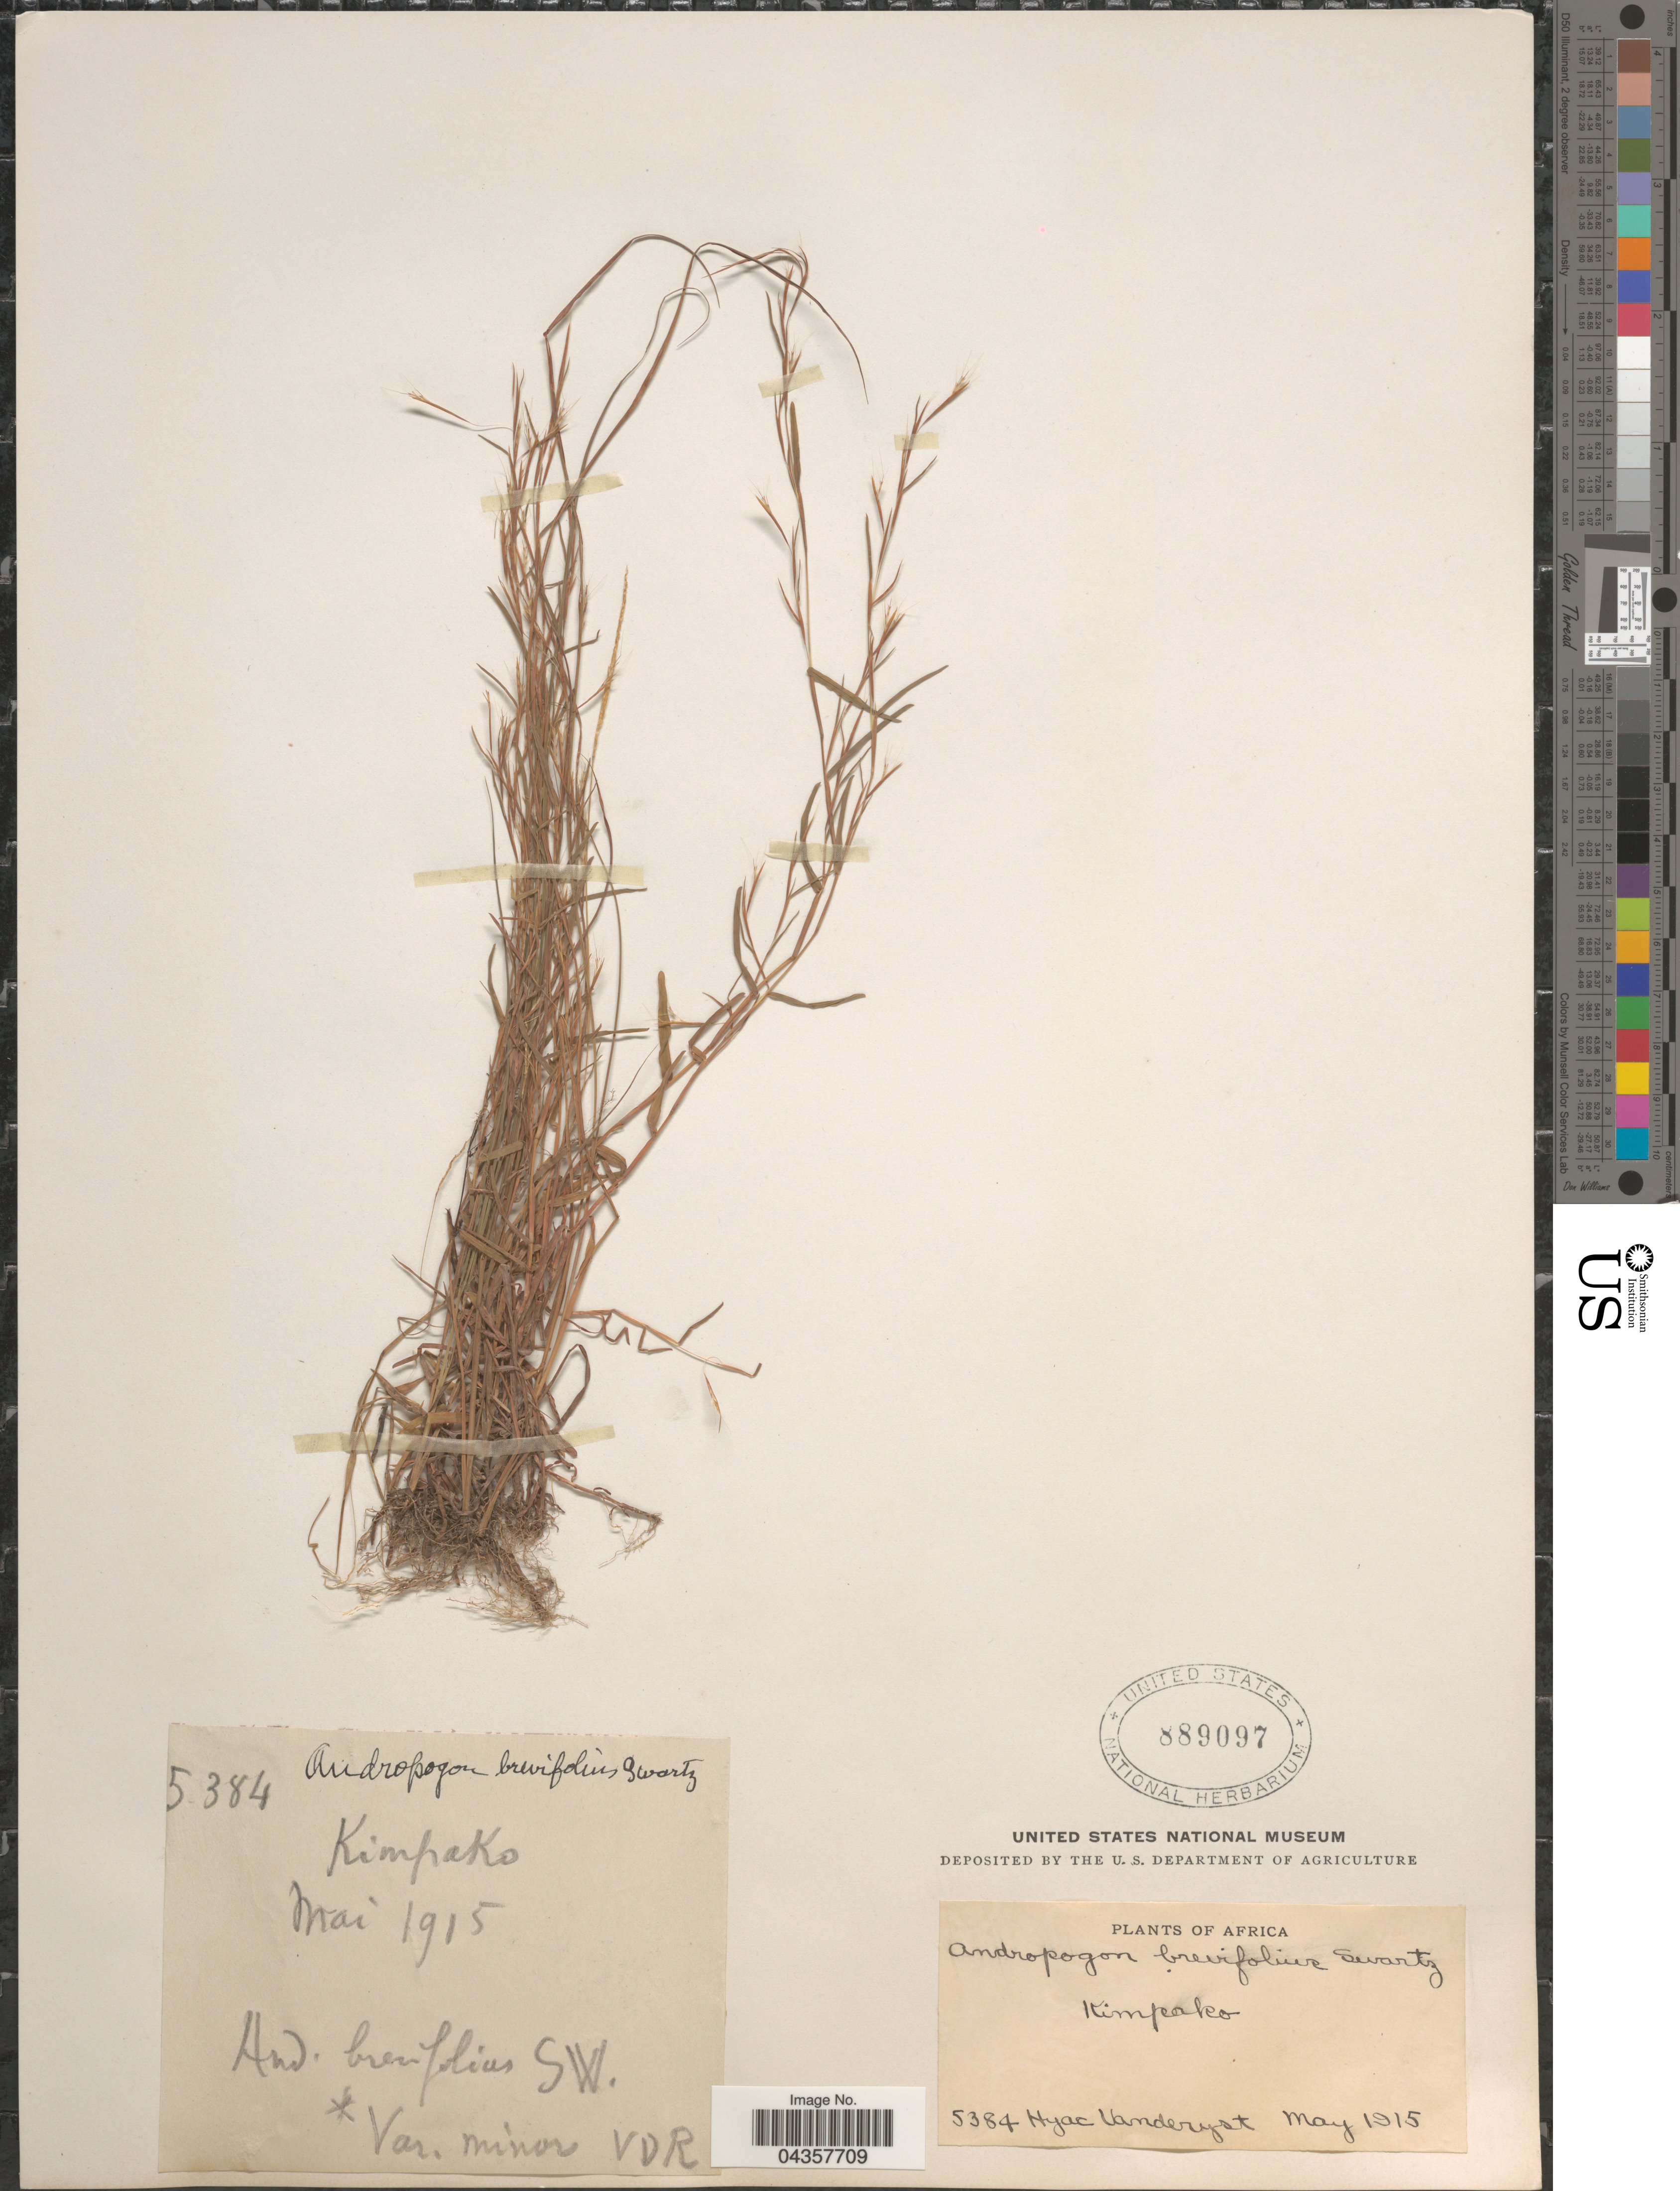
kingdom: Plantae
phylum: Tracheophyta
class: Liliopsida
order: Poales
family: Poaceae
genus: Schizachyrium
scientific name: Schizachyrium brevifolium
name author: (Sw.) Nees ex Büse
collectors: H. J. R. Vanderyst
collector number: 5384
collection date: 1915-05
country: Congo, Democratic Republic of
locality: Afrika. Kimpako.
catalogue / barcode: US 889097